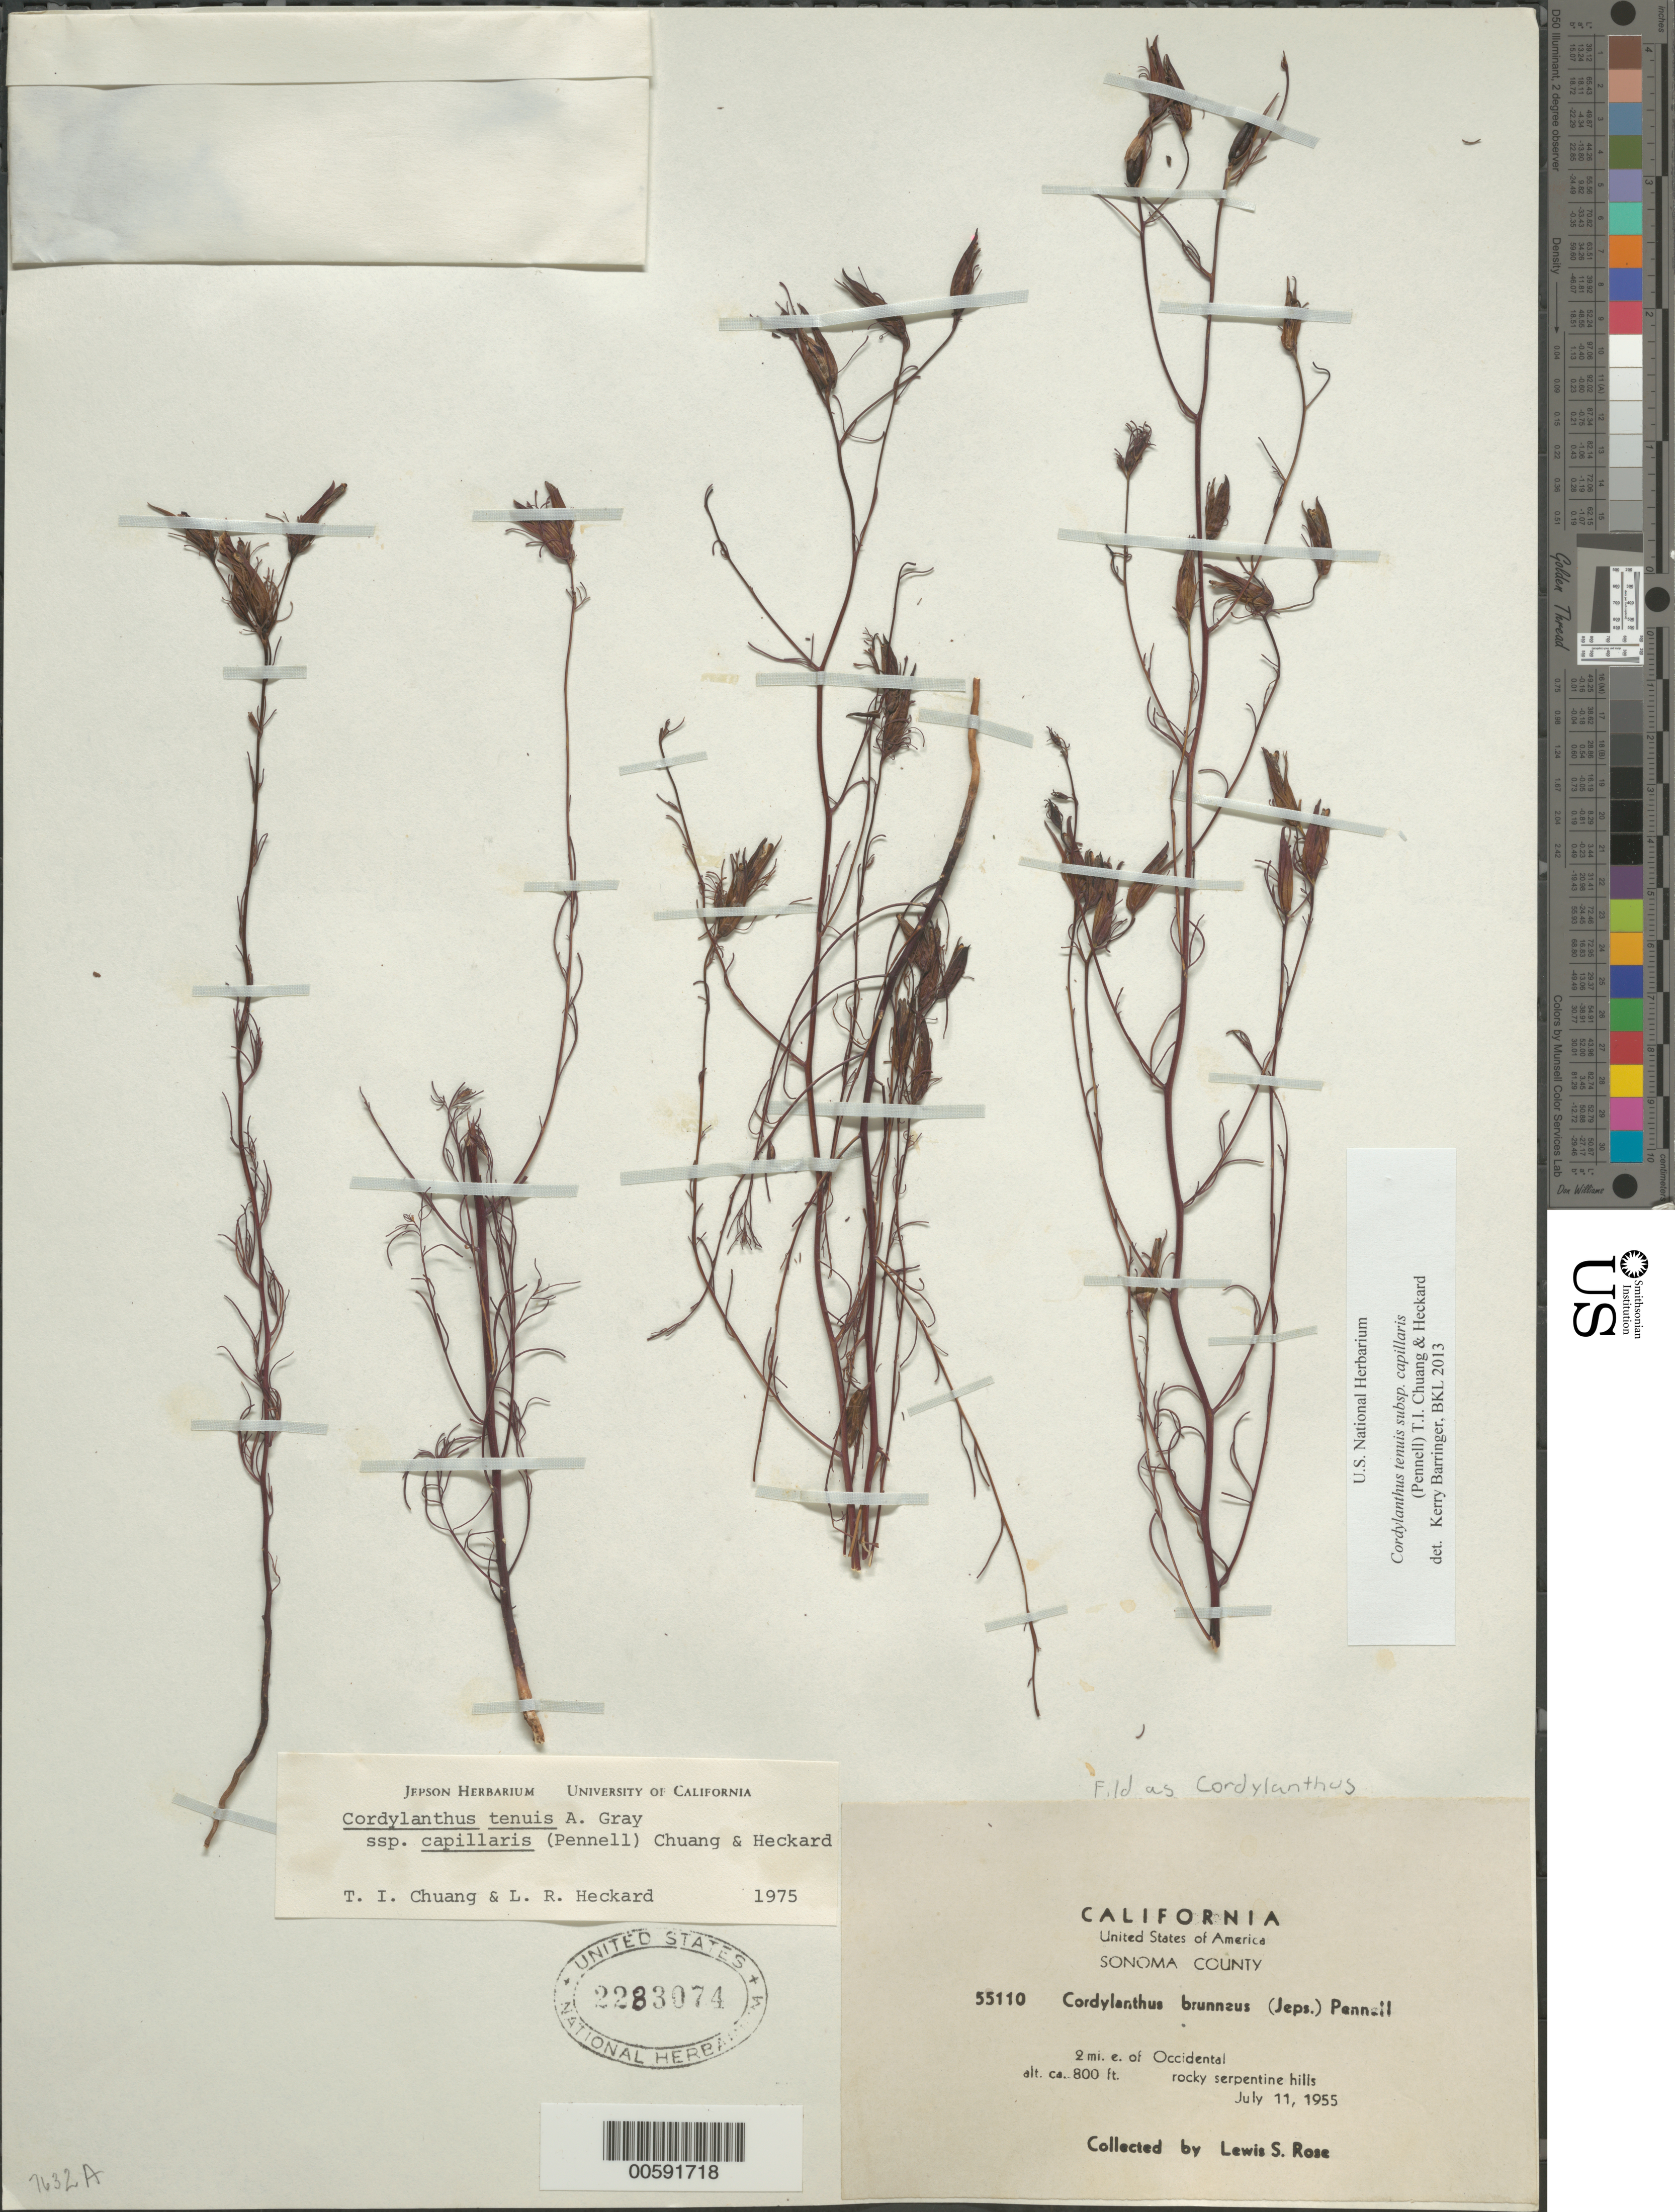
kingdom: Plantae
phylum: Tracheophyta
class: Magnoliopsida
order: Lamiales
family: Orobanchaceae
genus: Cordylanthus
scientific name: Cordylanthus tenuis subsp. capillaris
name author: (Pennell) T.I. Chuang & Heckard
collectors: L. S. Rose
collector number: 55110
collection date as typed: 11 Jul 1955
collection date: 1955-07-11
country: United States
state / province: California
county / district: Sonoma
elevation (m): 244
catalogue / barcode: US 2283074